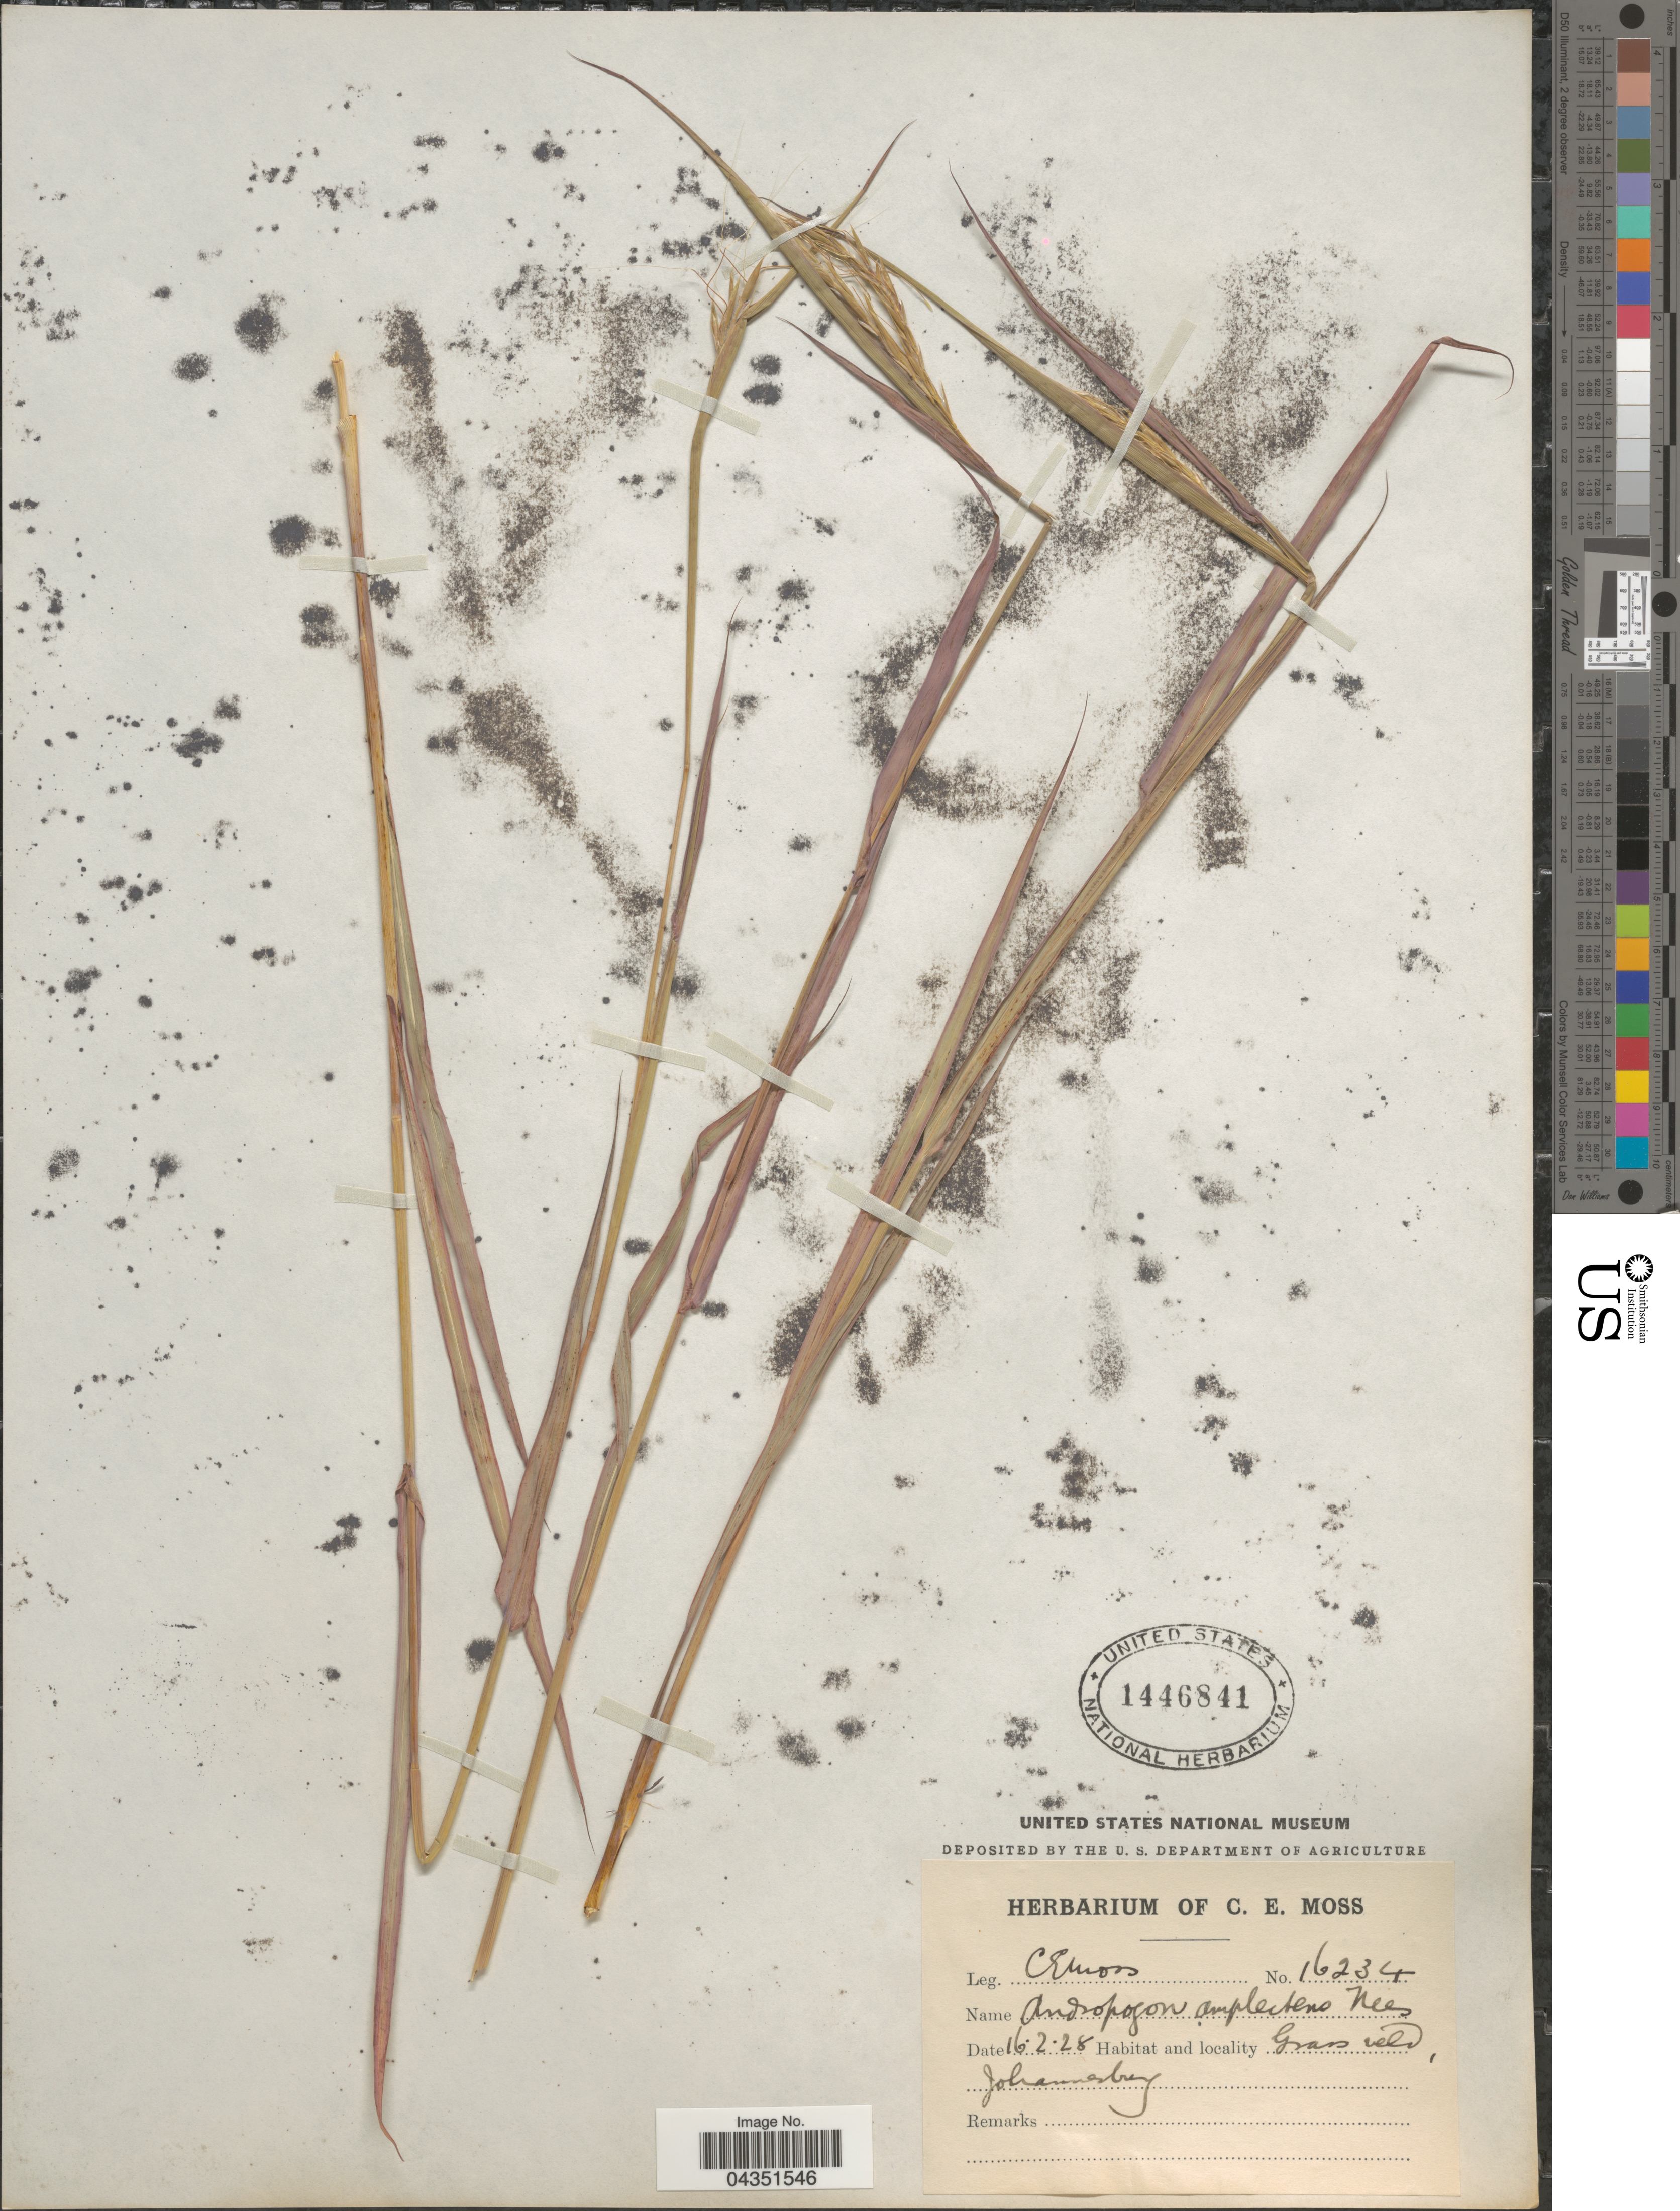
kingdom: Plantae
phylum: Tracheophyta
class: Liliopsida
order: Poales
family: Poaceae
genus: Diheteropogon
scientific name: Diheteropogon amplectens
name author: (Nees) Clayton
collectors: C. E. Moss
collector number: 16234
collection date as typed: Transcribed d/m/y: 16/2/28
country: South Africa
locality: Johannesburg.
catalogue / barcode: US 1446841